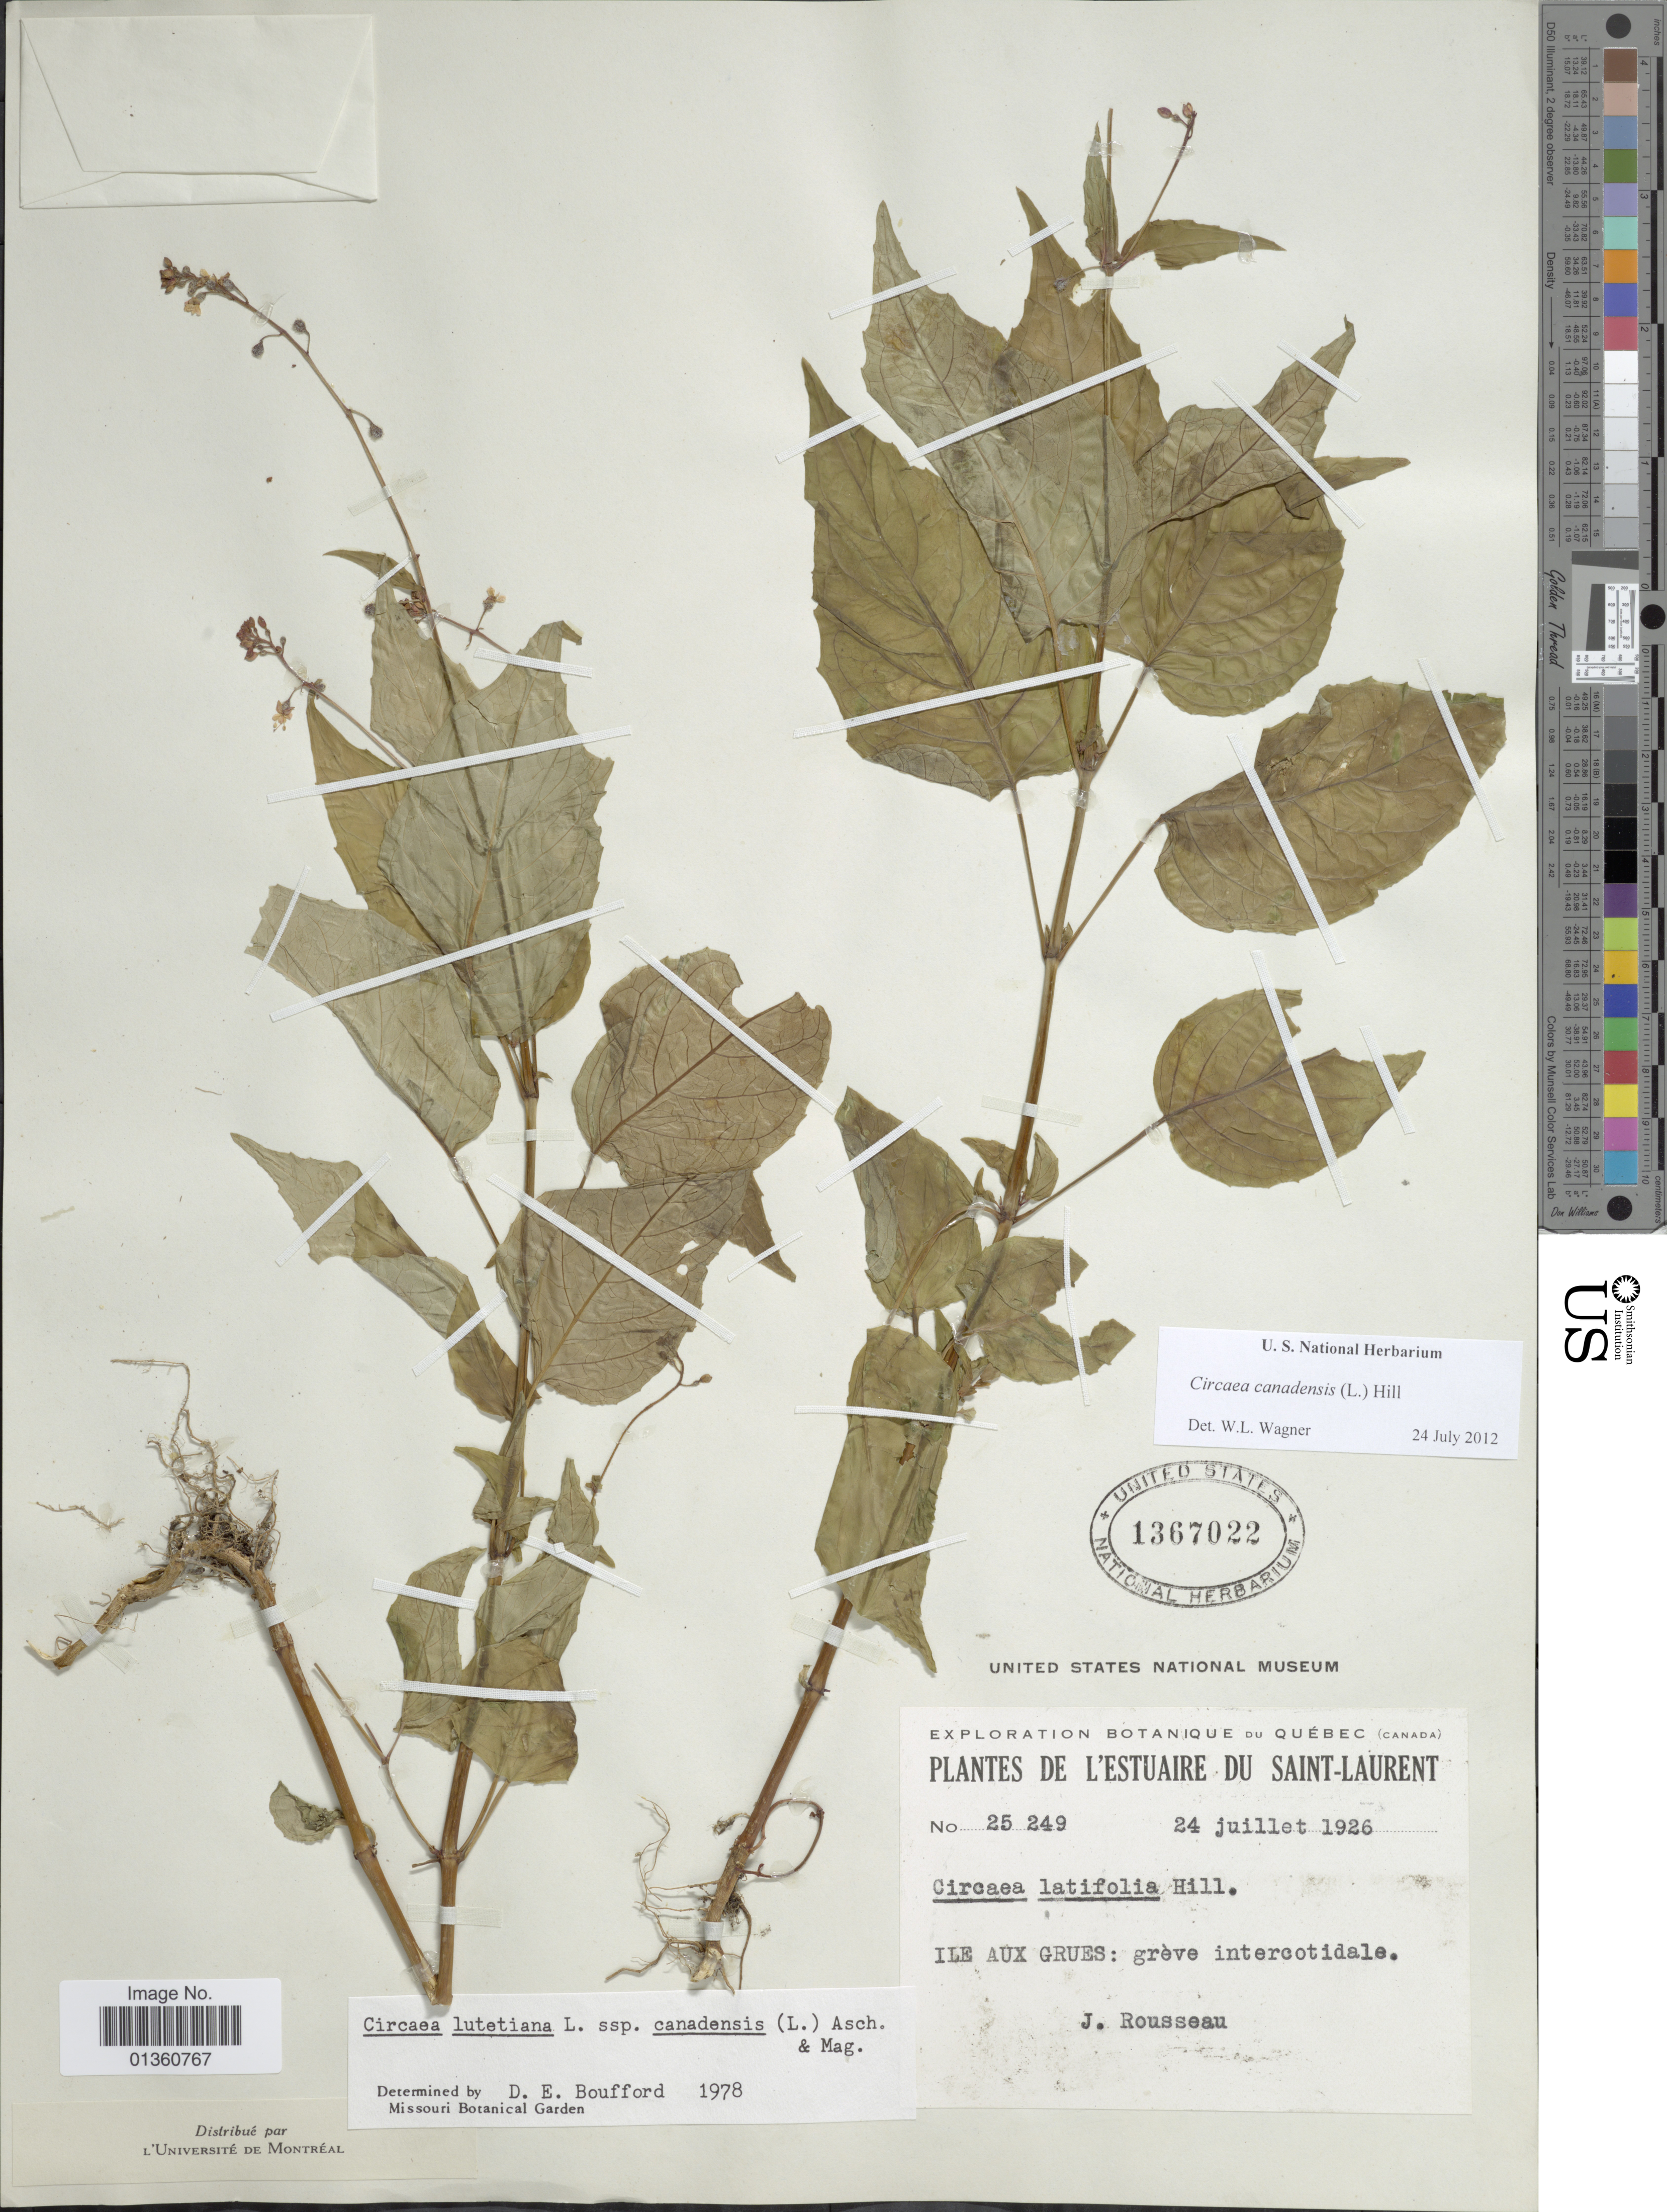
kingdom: Plantae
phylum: Tracheophyta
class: Magnoliopsida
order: Myrtales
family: Onagraceae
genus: Circaea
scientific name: Circaea canadensis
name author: (L.) Hill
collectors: J. Rousseau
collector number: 25249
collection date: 1926-07-24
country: Canada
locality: L'Estuaire du Saint-Laurent. Ile Aux Grues: grève intercotidale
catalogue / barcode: US 1367022